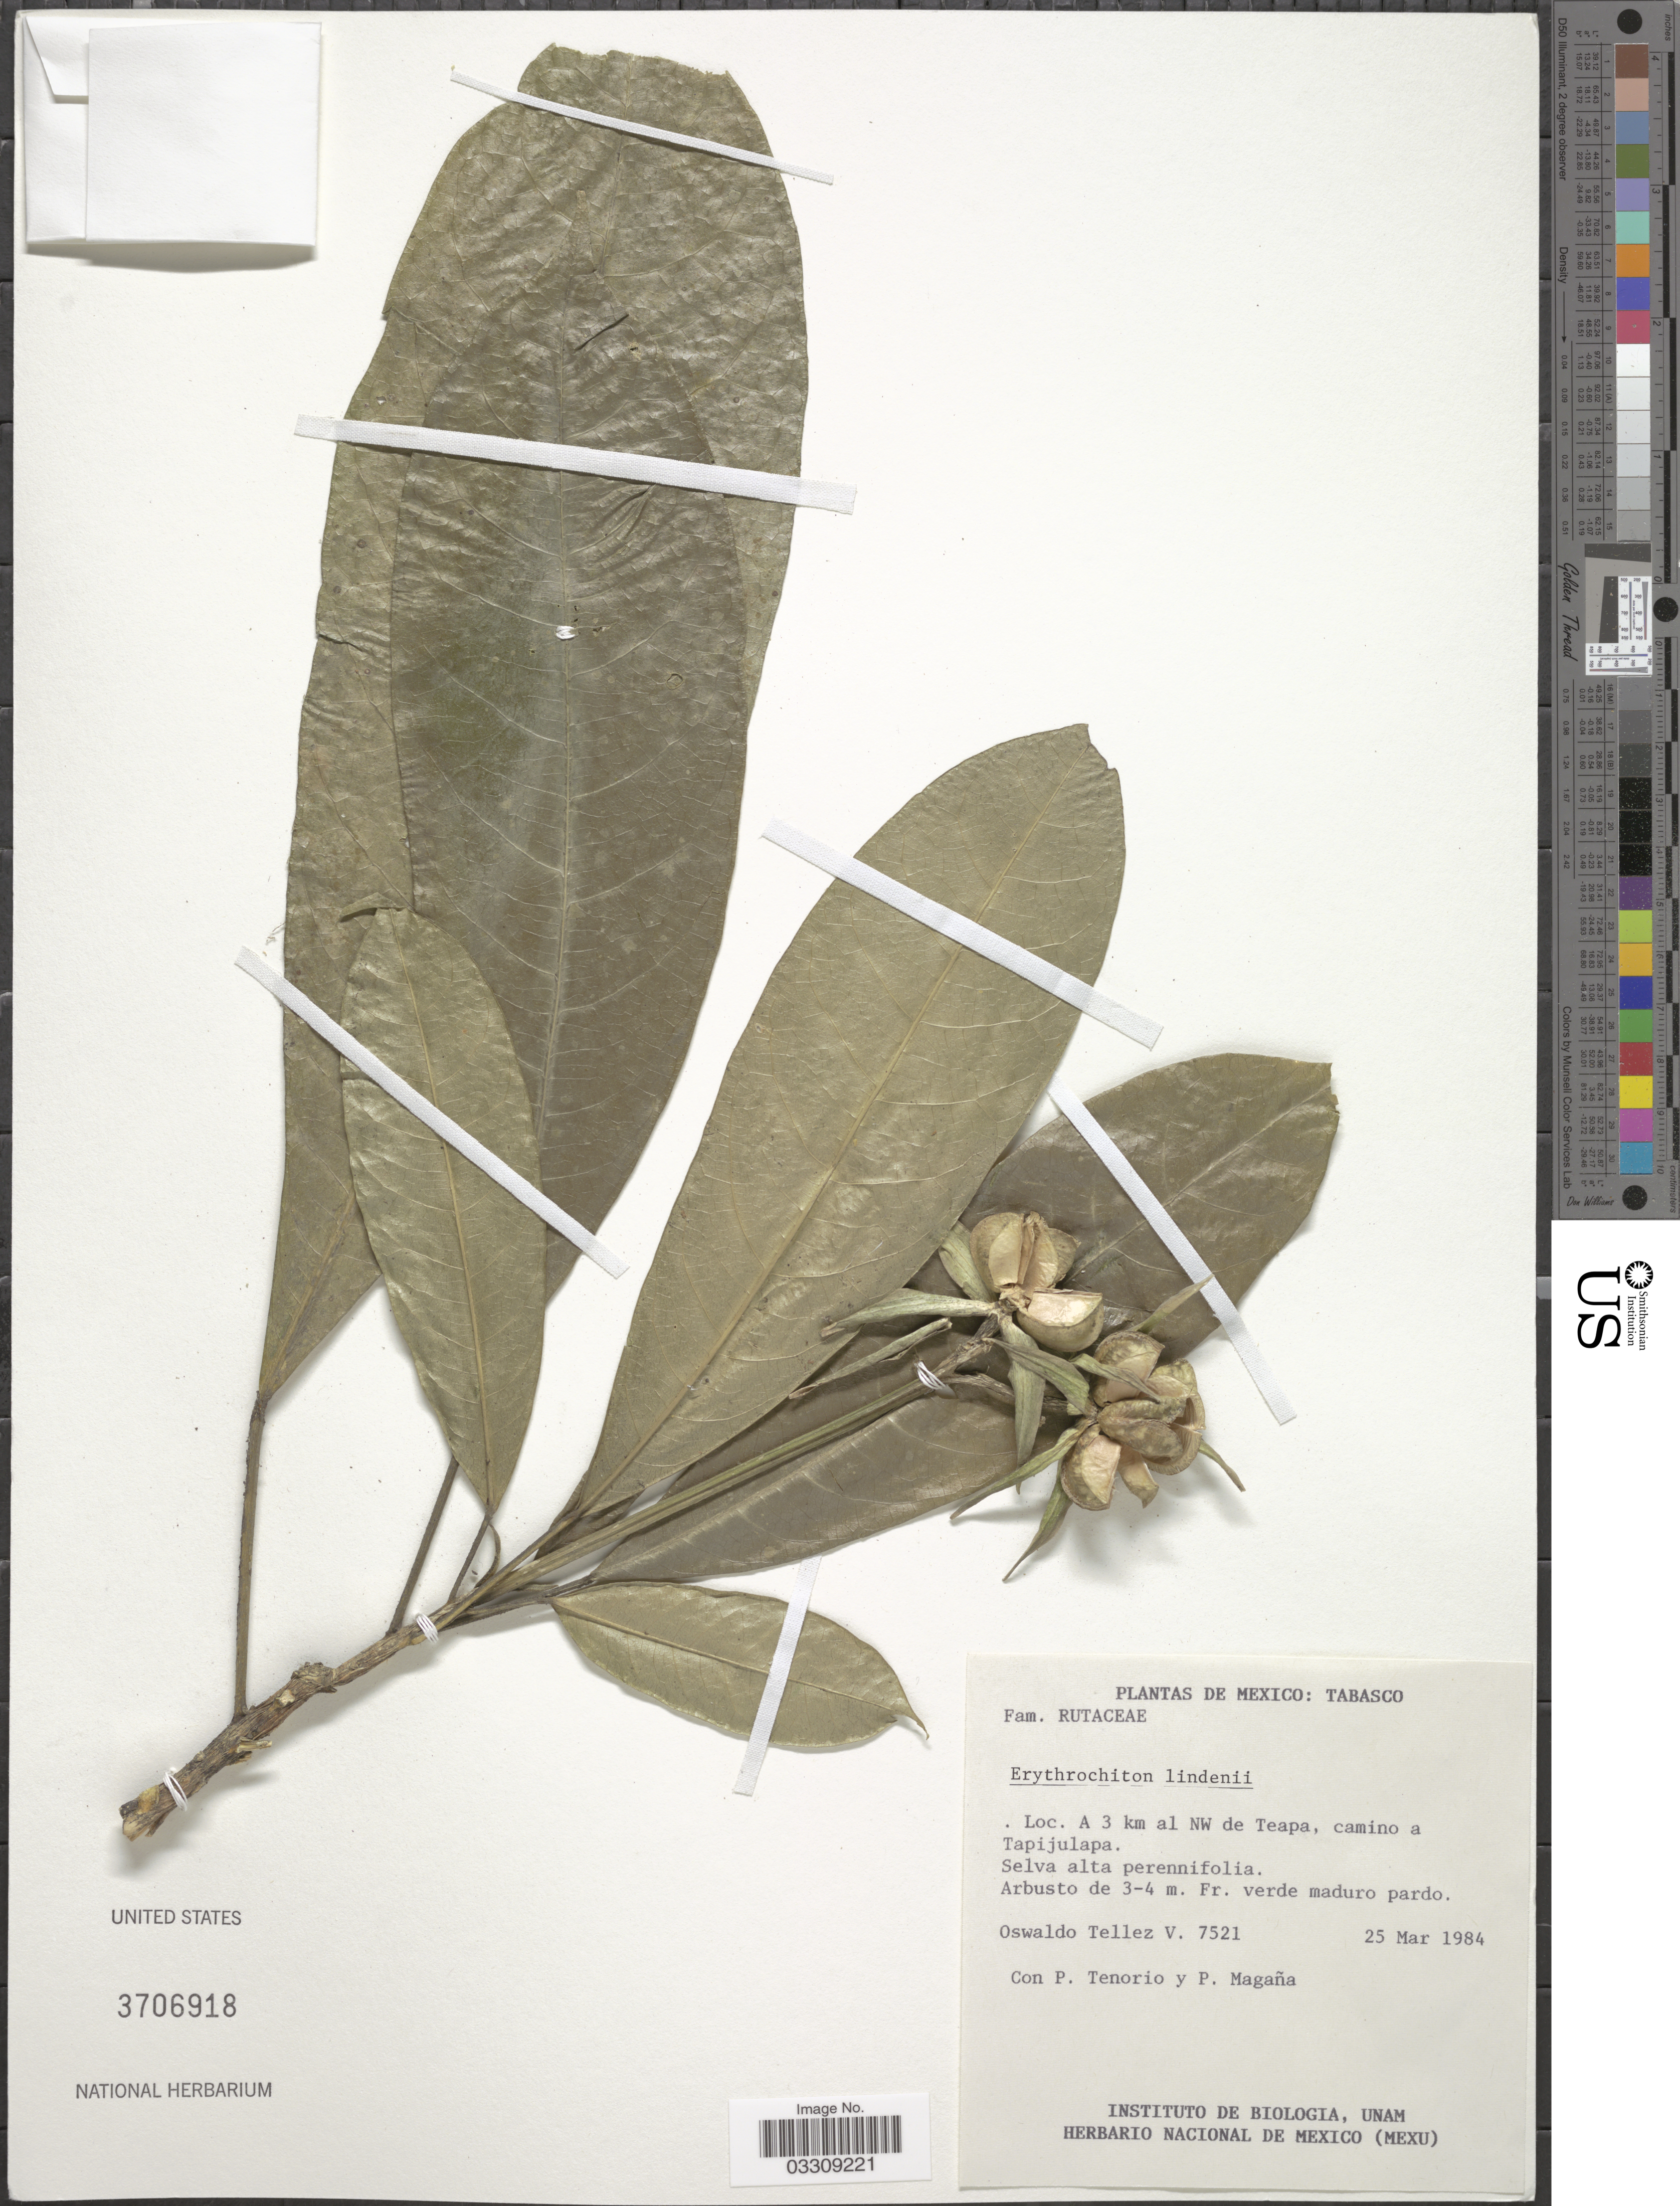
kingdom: Plantae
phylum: Tracheophyta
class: Magnoliopsida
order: Sapindales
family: Rutaceae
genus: Toxosiphon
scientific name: Toxosiphon lindenii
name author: (Planch.) Baill.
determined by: Londoño-Echeverri, Y.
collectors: O. Téllez V., Tenorio, P. & P. Magaña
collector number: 7521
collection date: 1984-03-25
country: Mexico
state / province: Tabasco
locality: A 3 km al NW de Teapa, camino a Tapijulapa.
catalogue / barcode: US 3706918